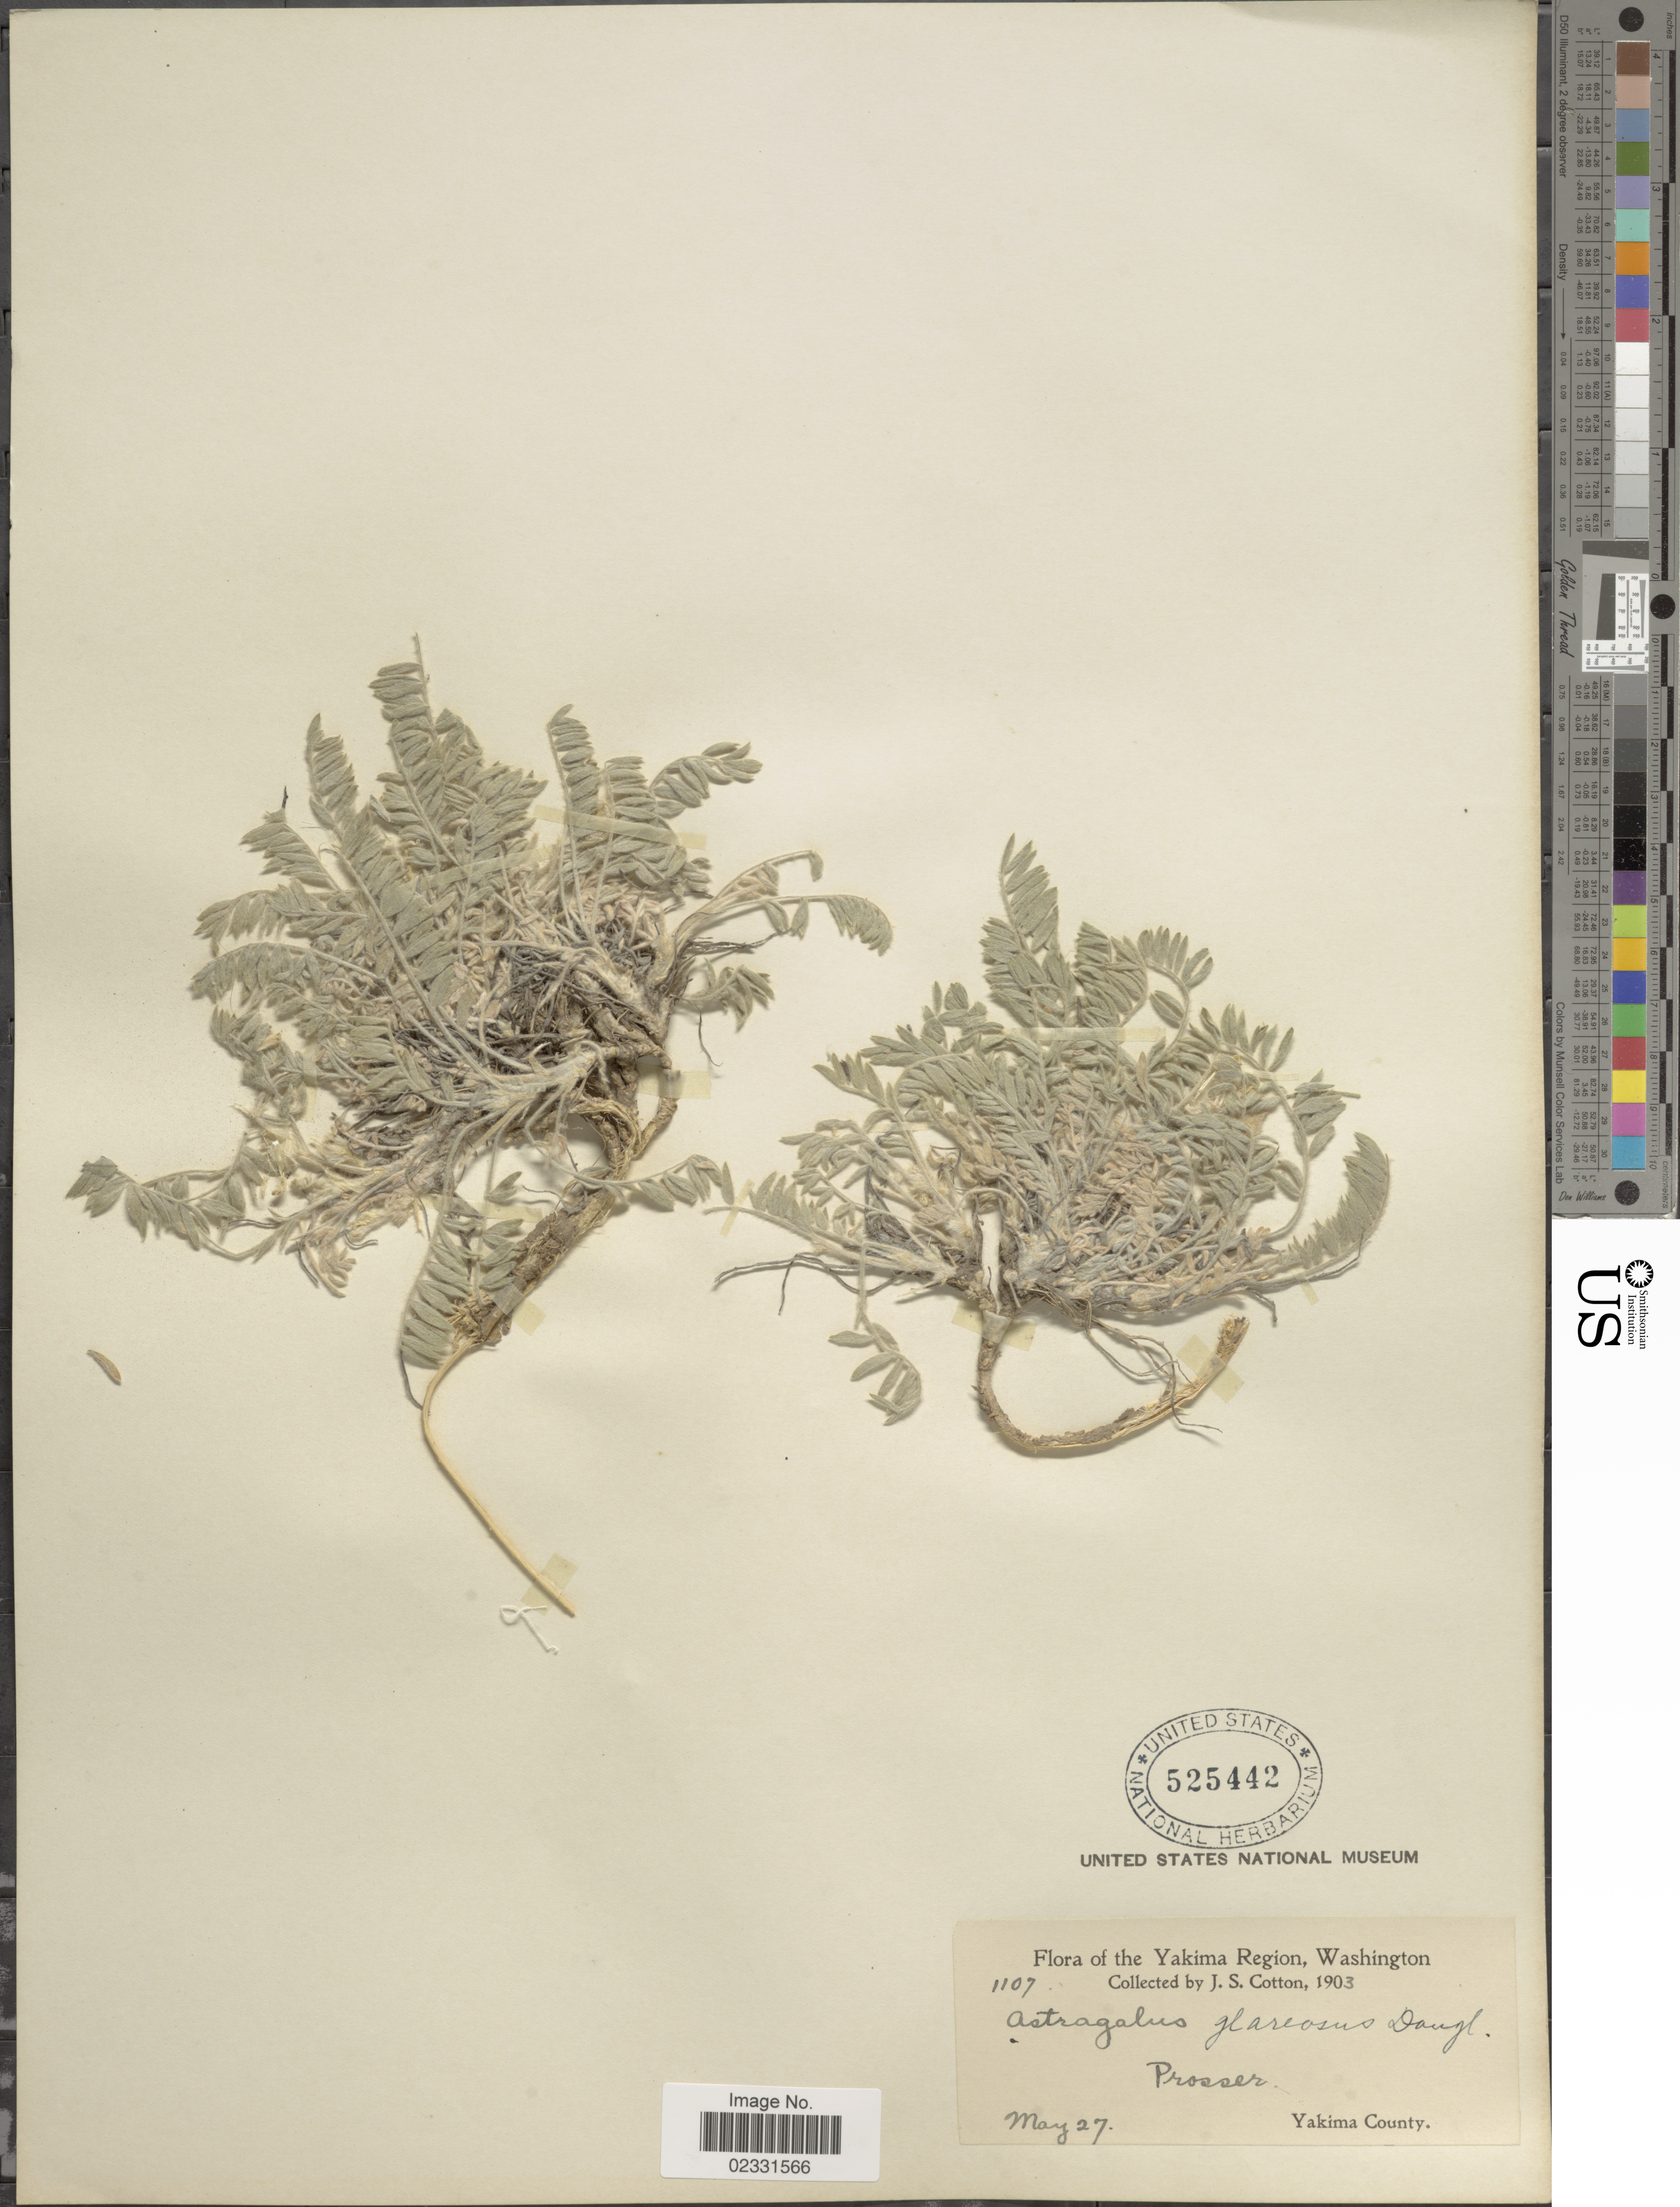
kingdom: Plantae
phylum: Tracheophyta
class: Magnoliopsida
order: Fabales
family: Fabaceae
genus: Astragalus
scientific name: Astragalus purshii var. glareosus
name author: (Douglas ex Hook.) Barneby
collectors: J. S. Cotton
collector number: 1107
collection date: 1903-05-27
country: United States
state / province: Washington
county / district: Yakima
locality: The Yakima Region, Washington, Prosser, Yakima County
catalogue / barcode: US 525442